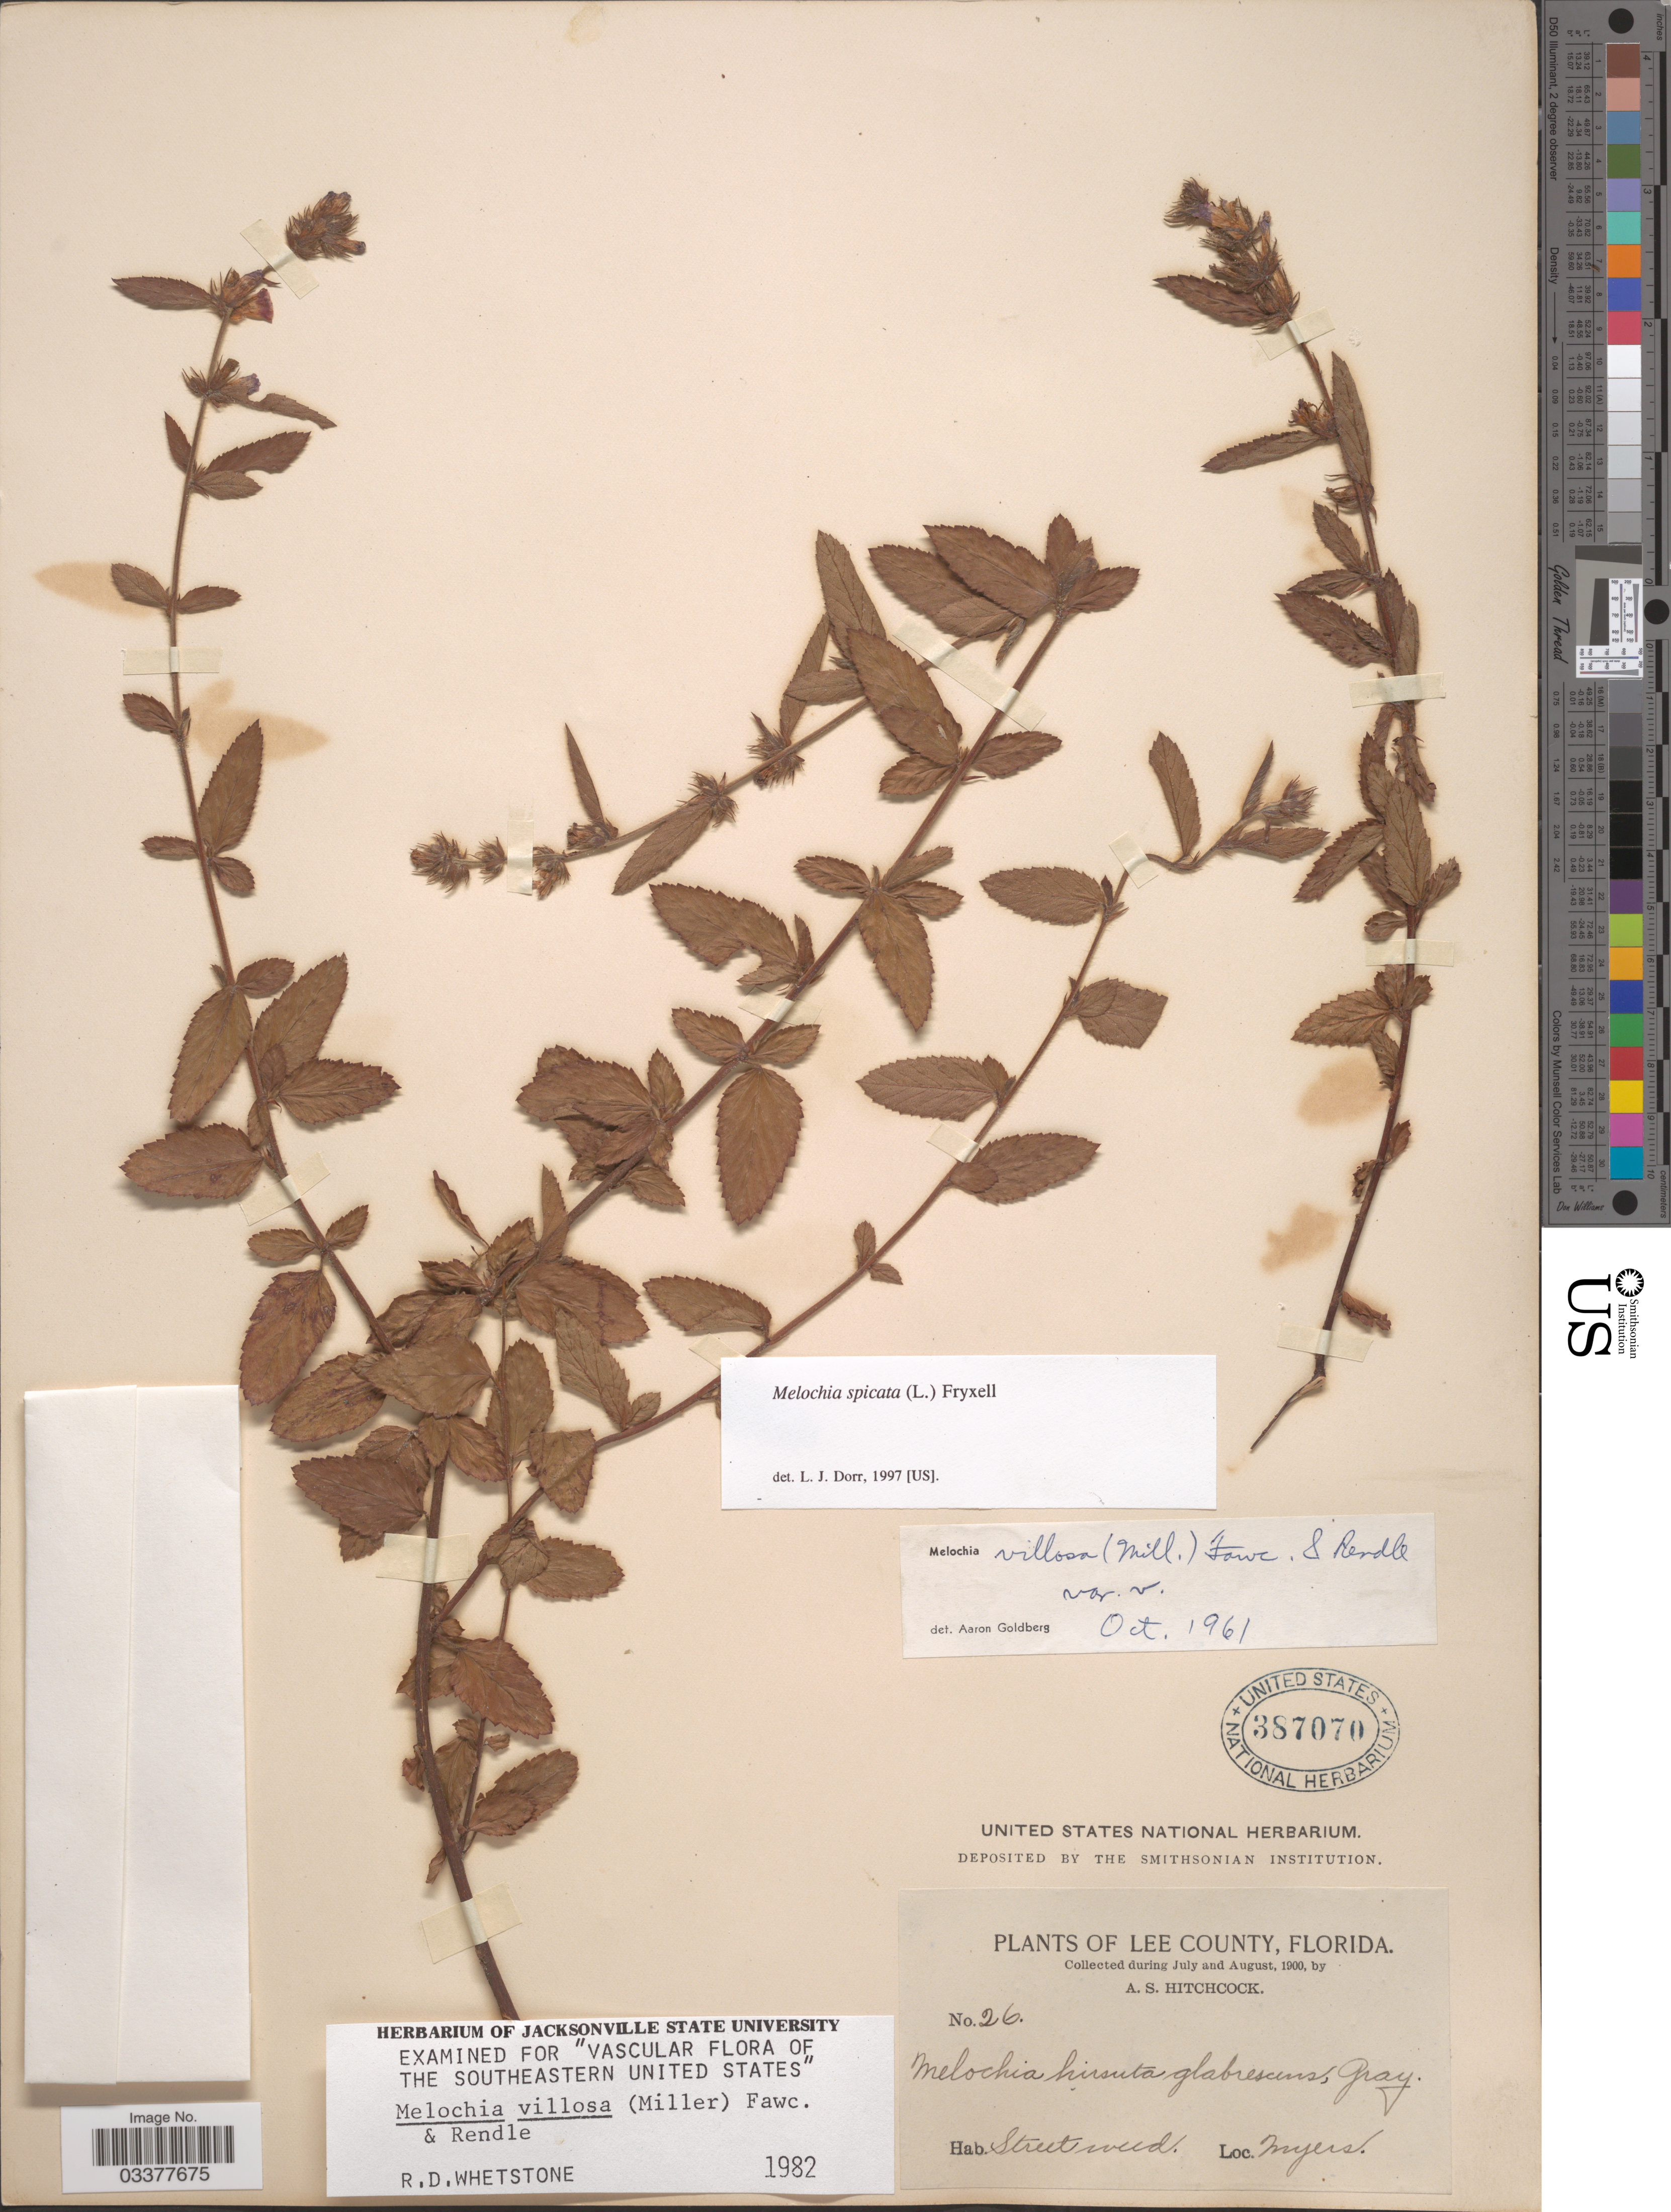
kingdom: Plantae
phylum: Tracheophyta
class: Magnoliopsida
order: Malvales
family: Malvaceae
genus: Melochia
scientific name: Melochia spicata var. spicata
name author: (L.) Fryxell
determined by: Dorr, L. J., (BOT), Smithsonian Institution - National Museum of Natural History (UNITED STATES)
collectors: A. S. Hitchcock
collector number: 26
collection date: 1900-07/1900-08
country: United States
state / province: Florida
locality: Lee County. Myers.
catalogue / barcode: US 387070